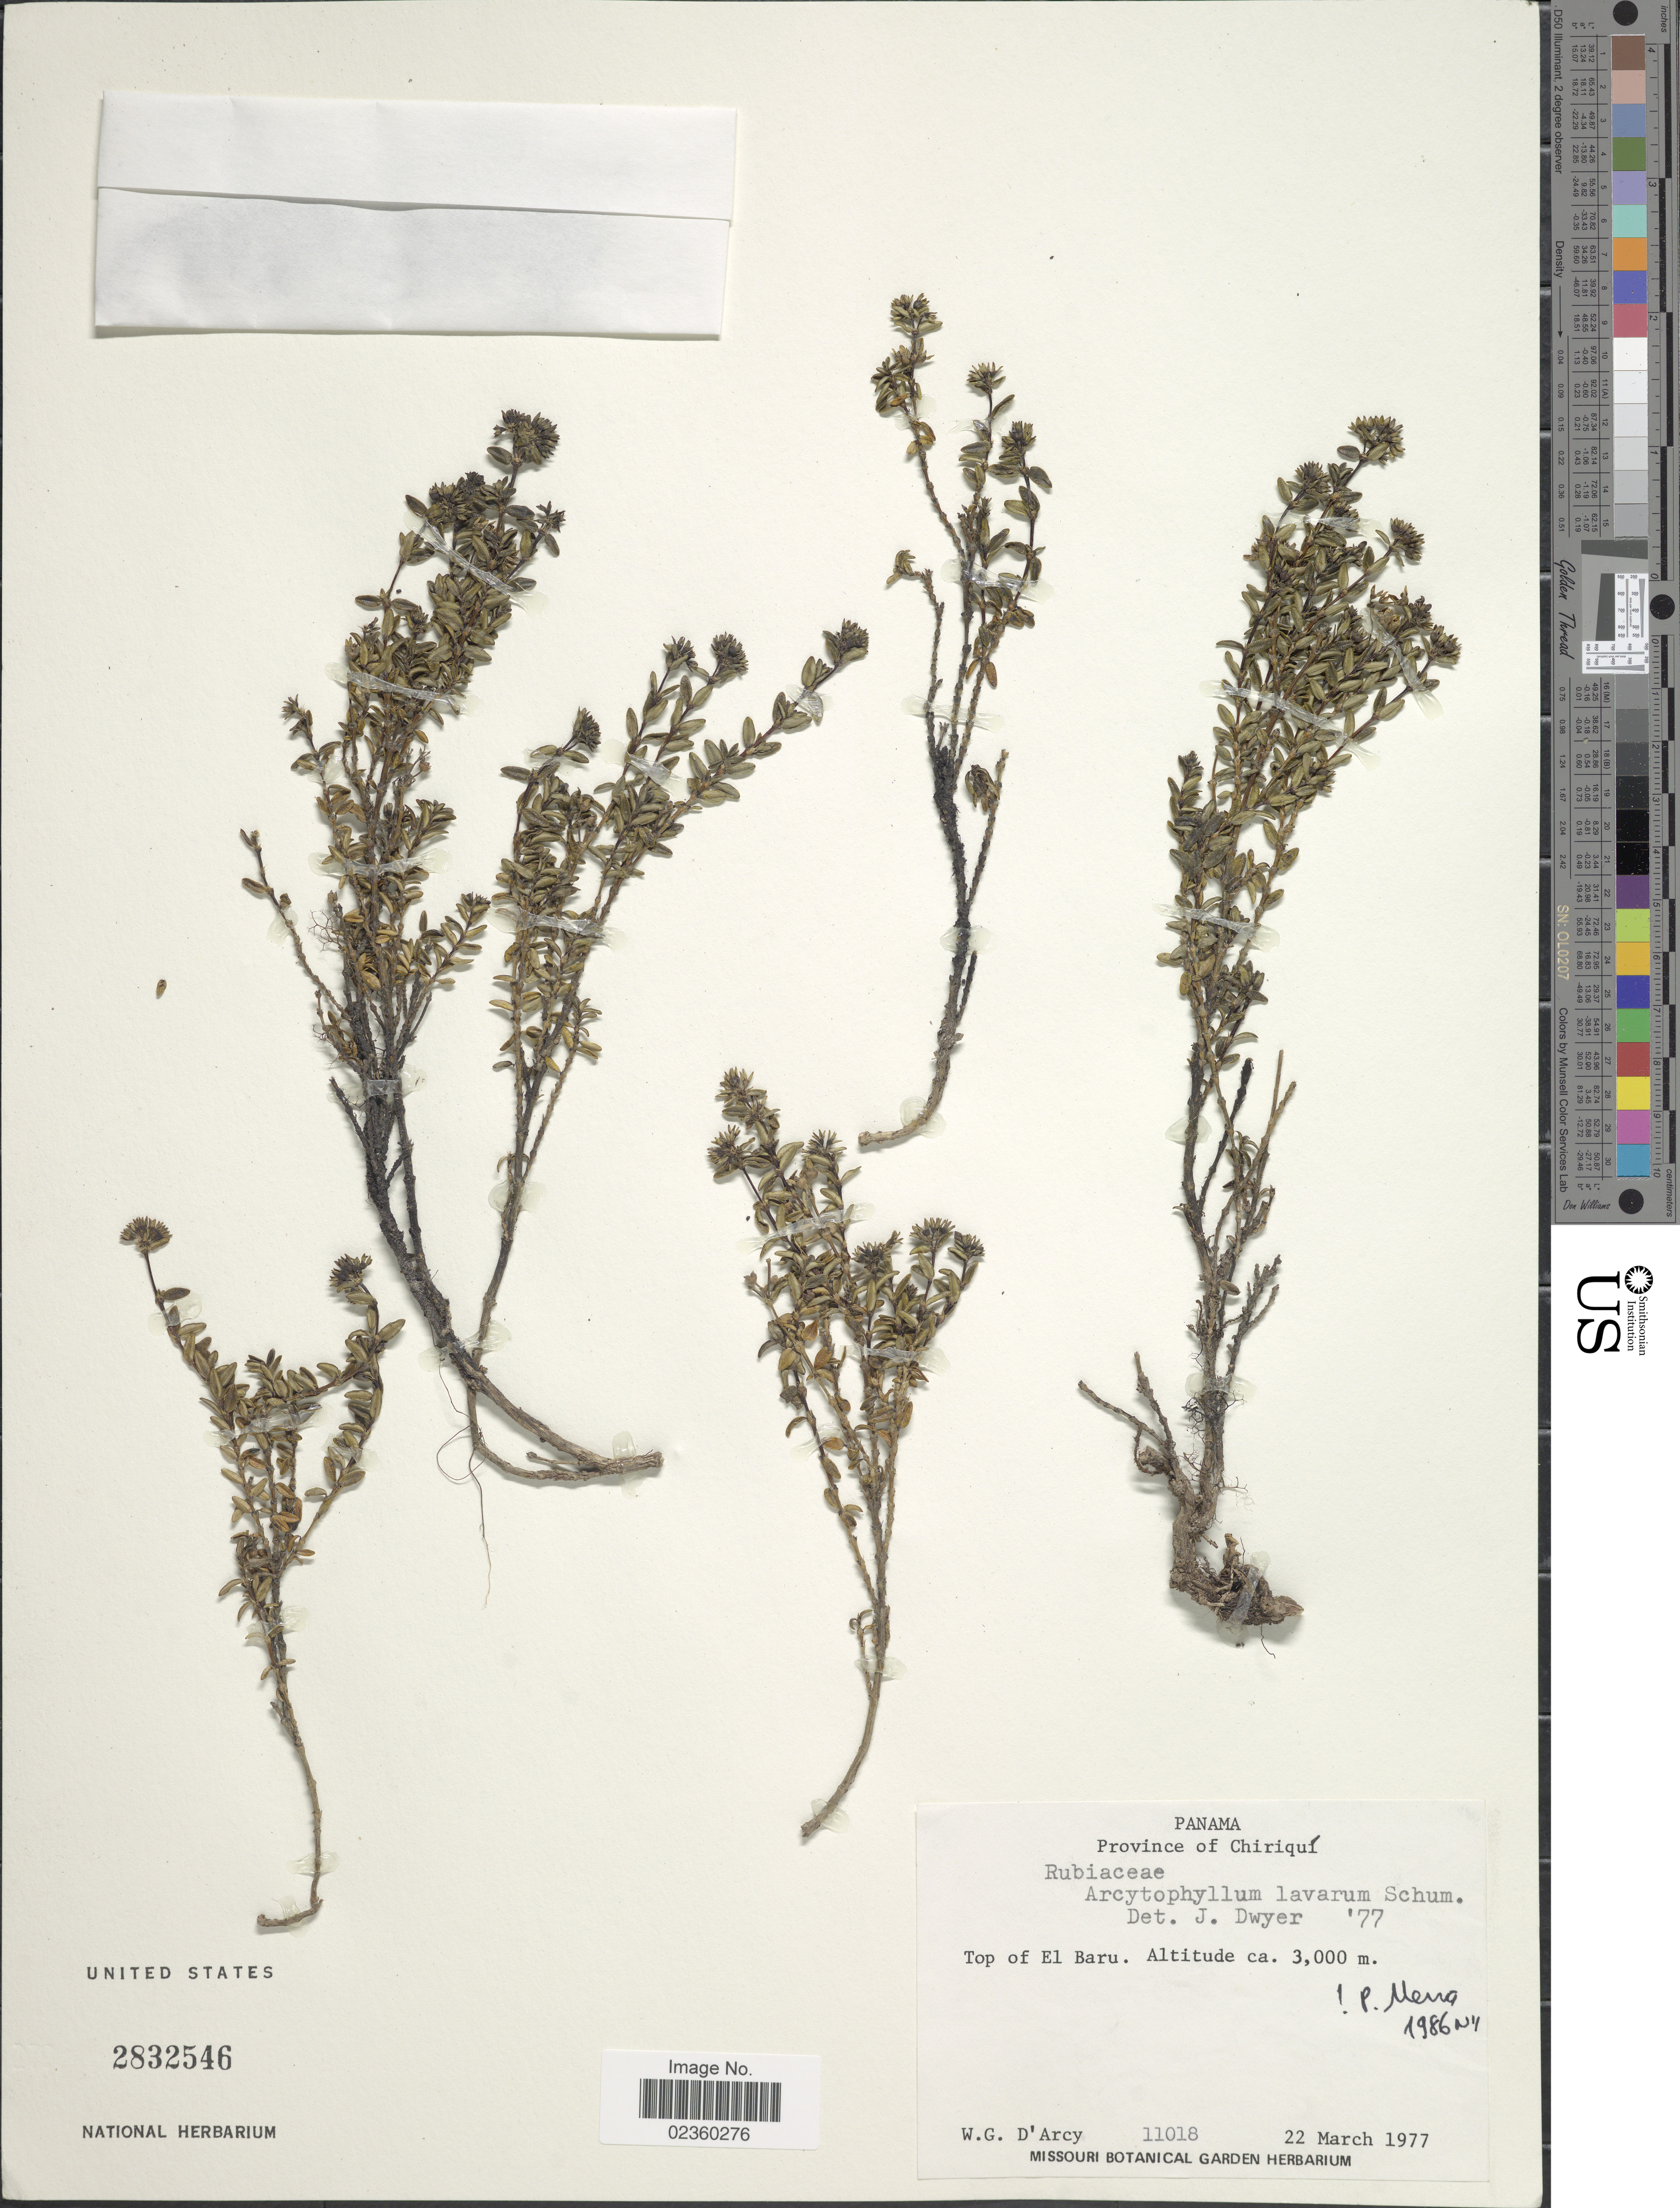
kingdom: Plantae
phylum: Tracheophyta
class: Magnoliopsida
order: Gentianales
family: Rubiaceae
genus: Arcytophyllum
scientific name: Arcytophyllum lavarum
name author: K. Schum. ex Standl.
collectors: W. G. D'Arcy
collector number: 11018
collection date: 1977-03-22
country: Panama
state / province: Chiriqui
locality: Top of El Baru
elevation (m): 3000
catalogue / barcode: US 2832546